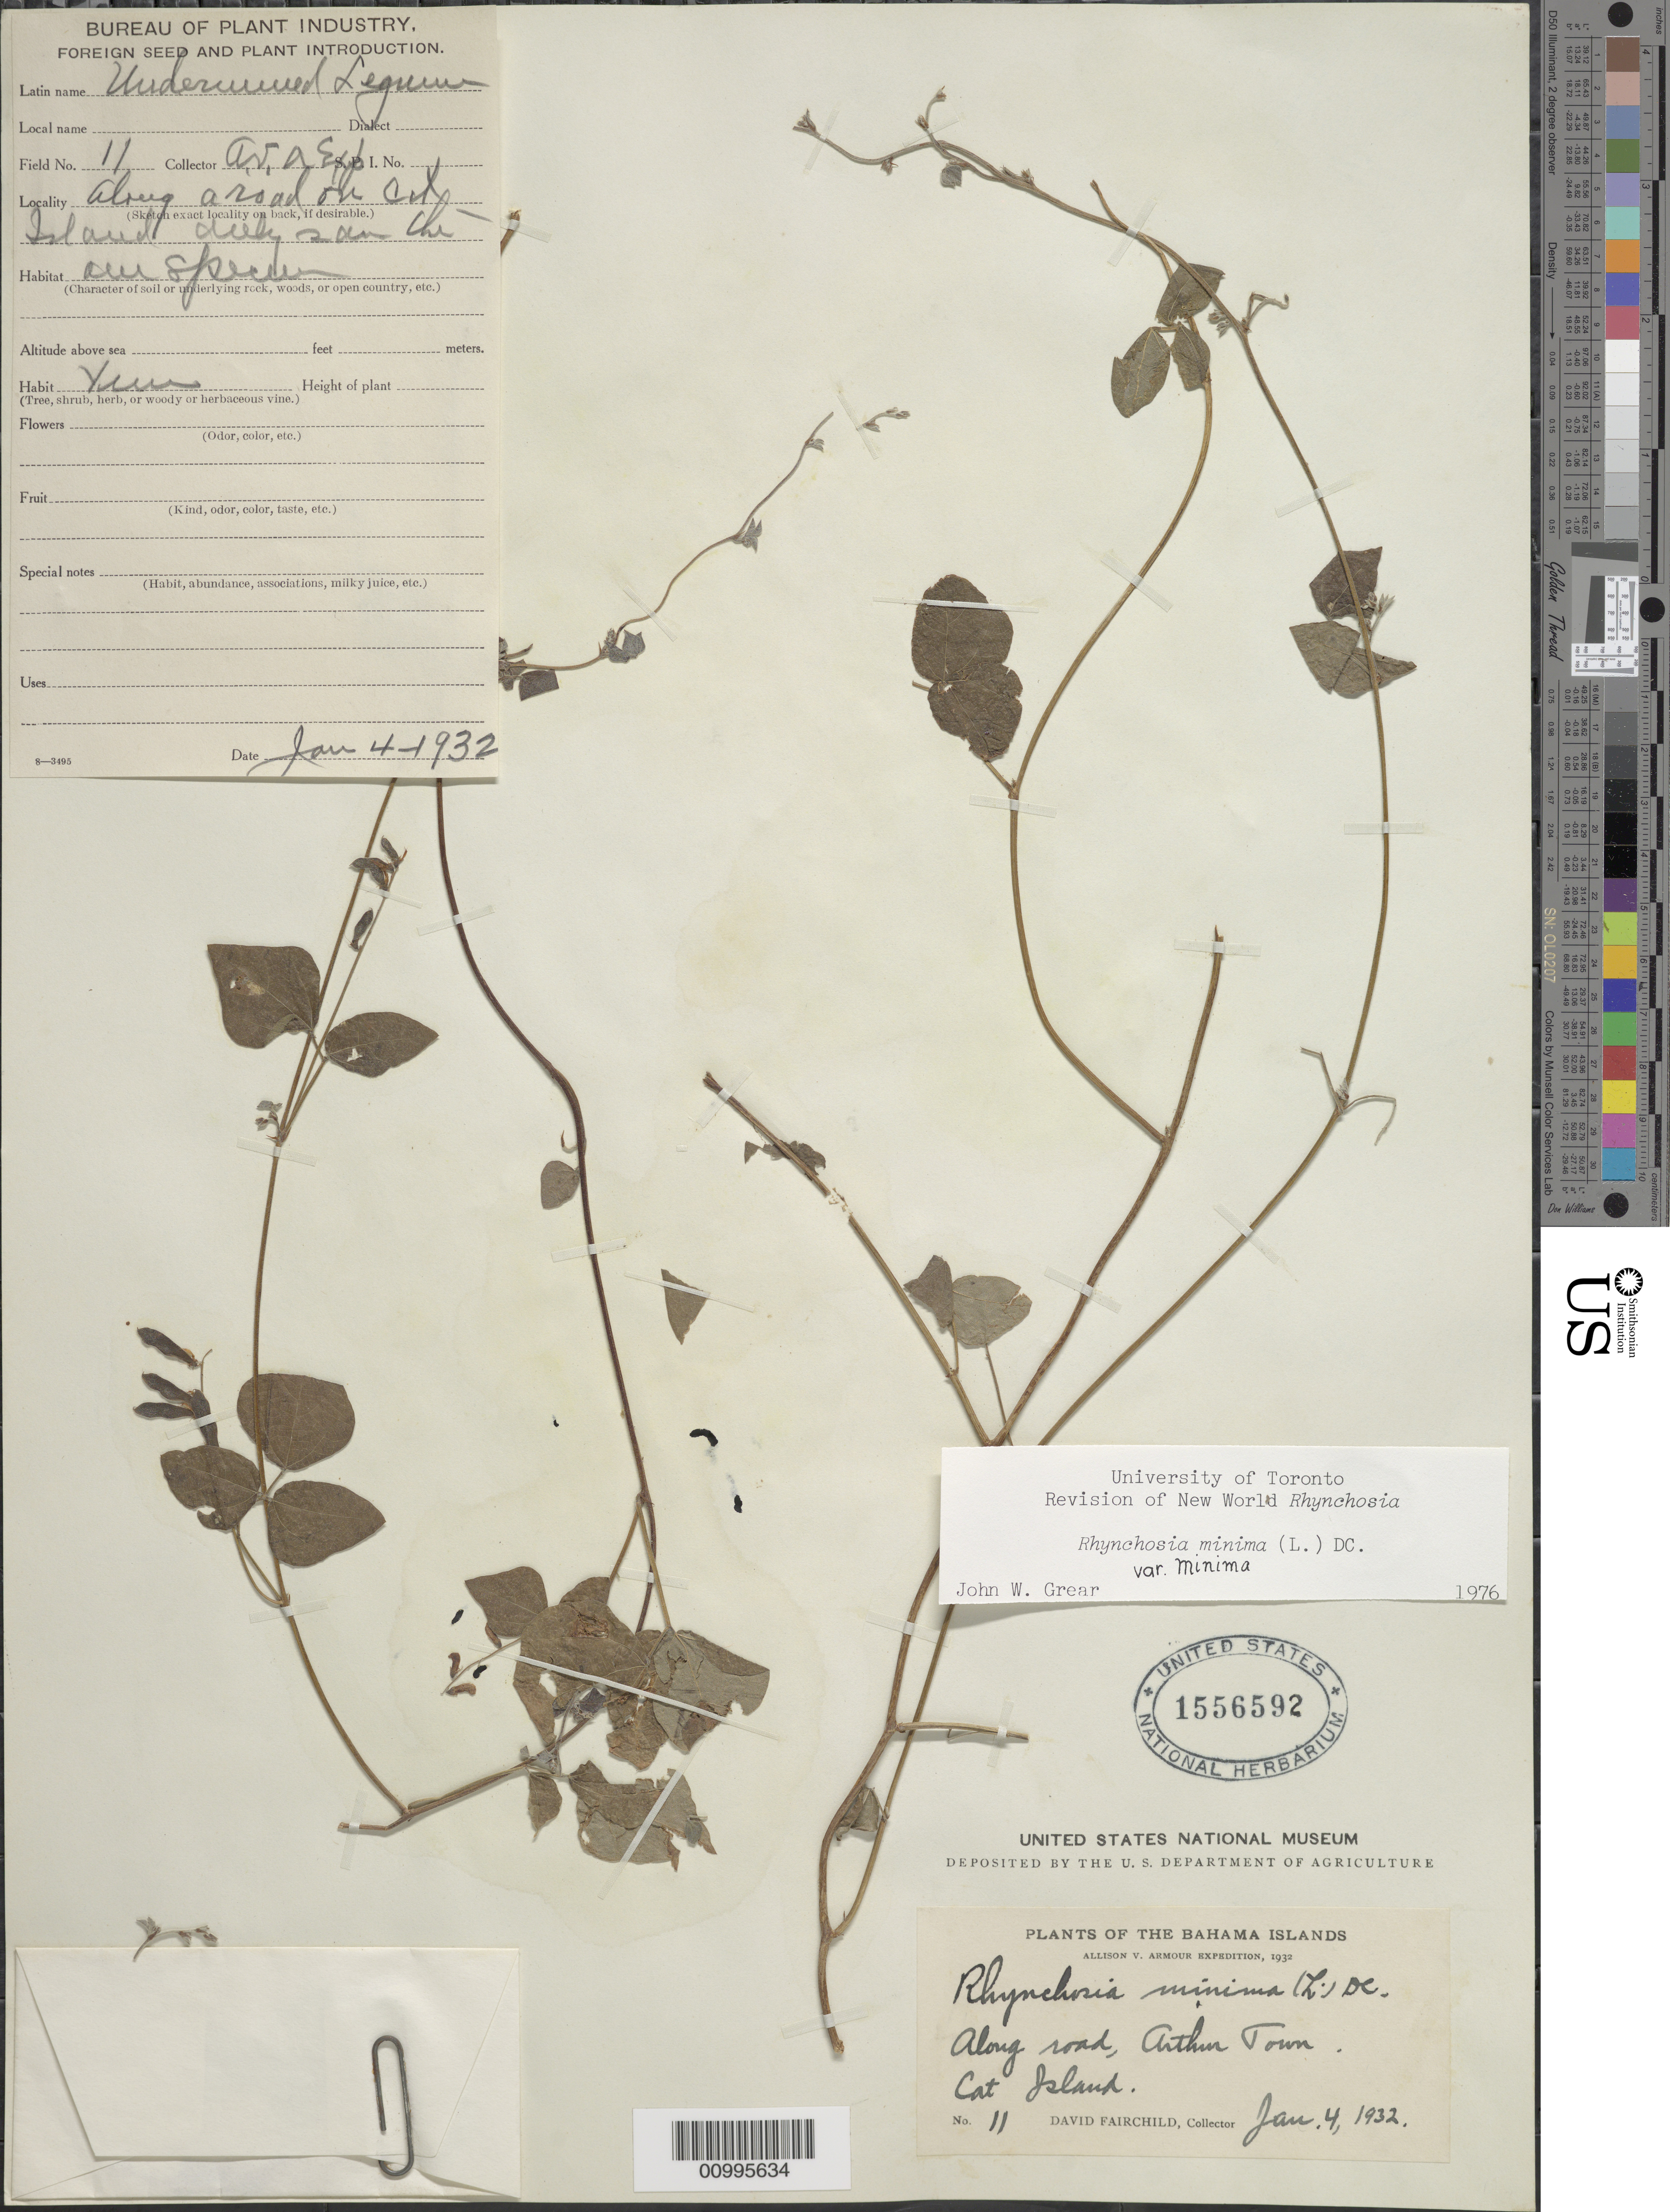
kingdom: Plantae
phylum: Tracheophyta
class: Magnoliopsida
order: Fabales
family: Fabaceae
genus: Rhynchosia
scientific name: Rhynchosia minima var. minima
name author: (L.) DC.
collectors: D. Fairchild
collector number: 11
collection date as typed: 04 Jan 1932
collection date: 1932-01-04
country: Bahamas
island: Cat I.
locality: Along road, Arthur Town.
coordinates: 0 N, 0 E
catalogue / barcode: US 1556592